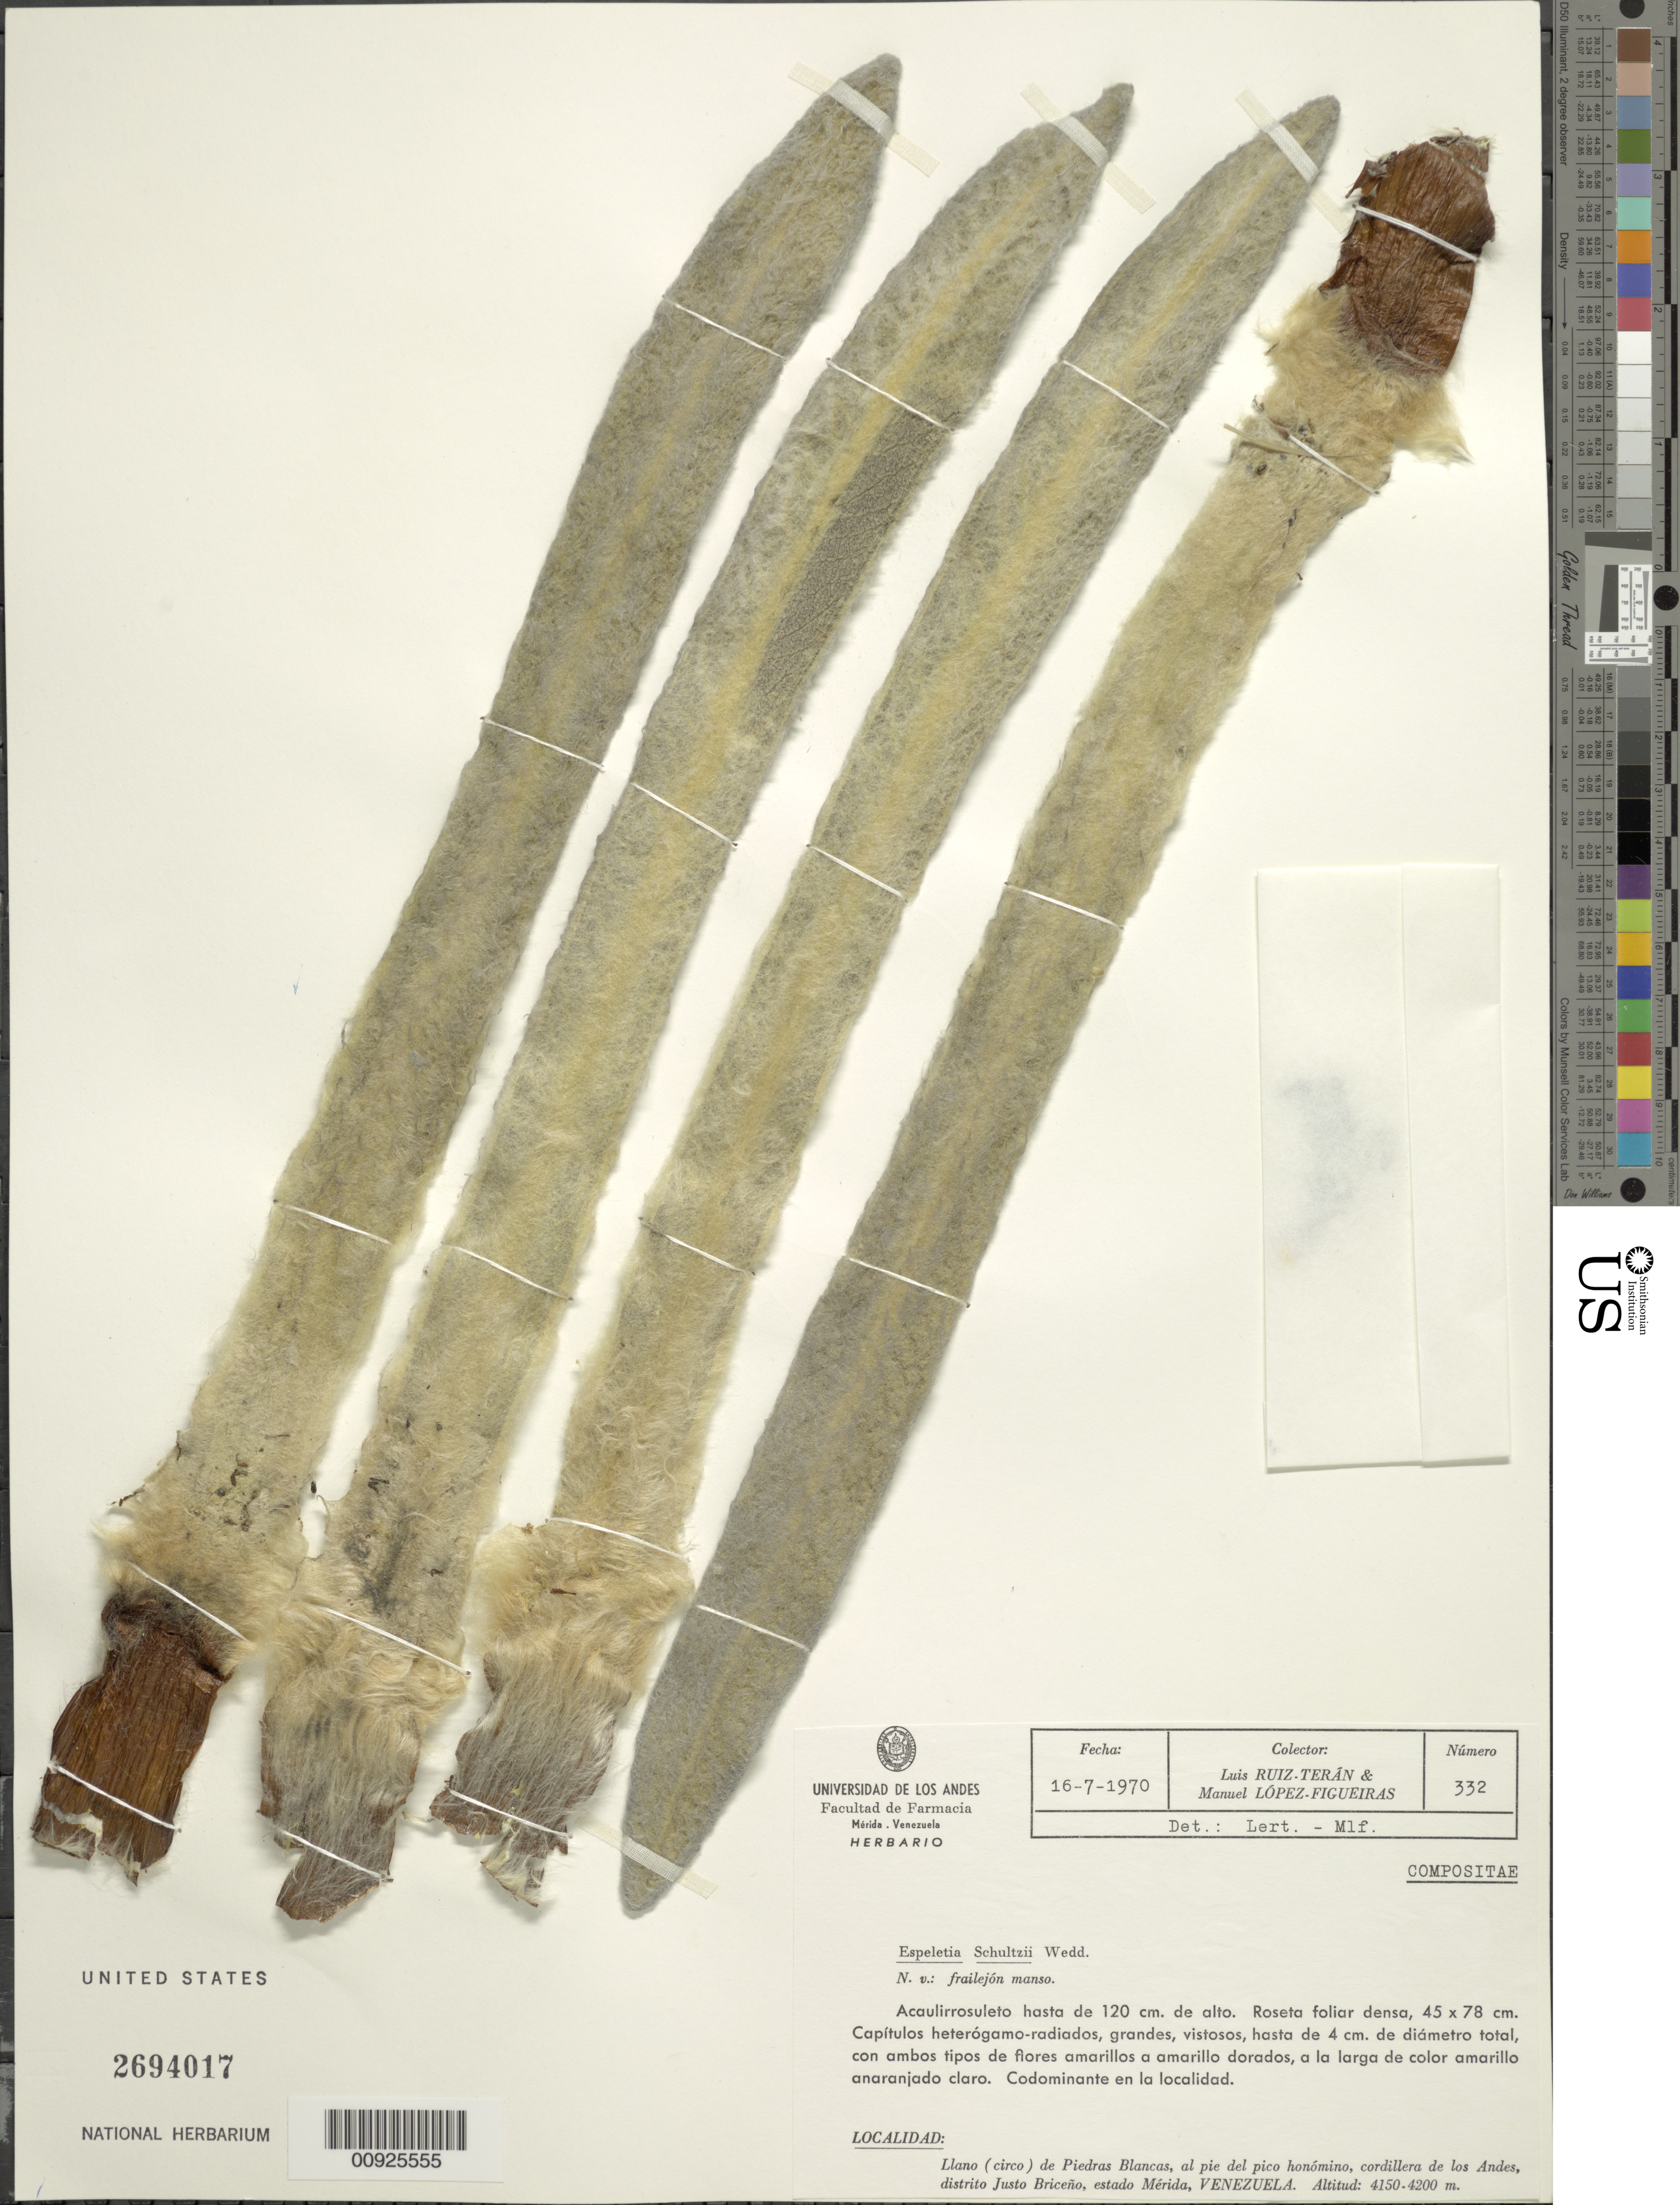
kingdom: Plantae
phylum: Tracheophyta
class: Magnoliopsida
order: Asterales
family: Asteraceae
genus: Espeletia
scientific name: Espeletia schultzii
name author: Wedd.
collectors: L. E. Ruíz-Terán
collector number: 333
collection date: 1970-07-17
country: Venezuela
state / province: Mérida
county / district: Justo Briceño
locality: Llano (circo) de Piedras Blancas, al pie del pico homónimo, cordillera de los Andes.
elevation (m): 4150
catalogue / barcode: US 2694017